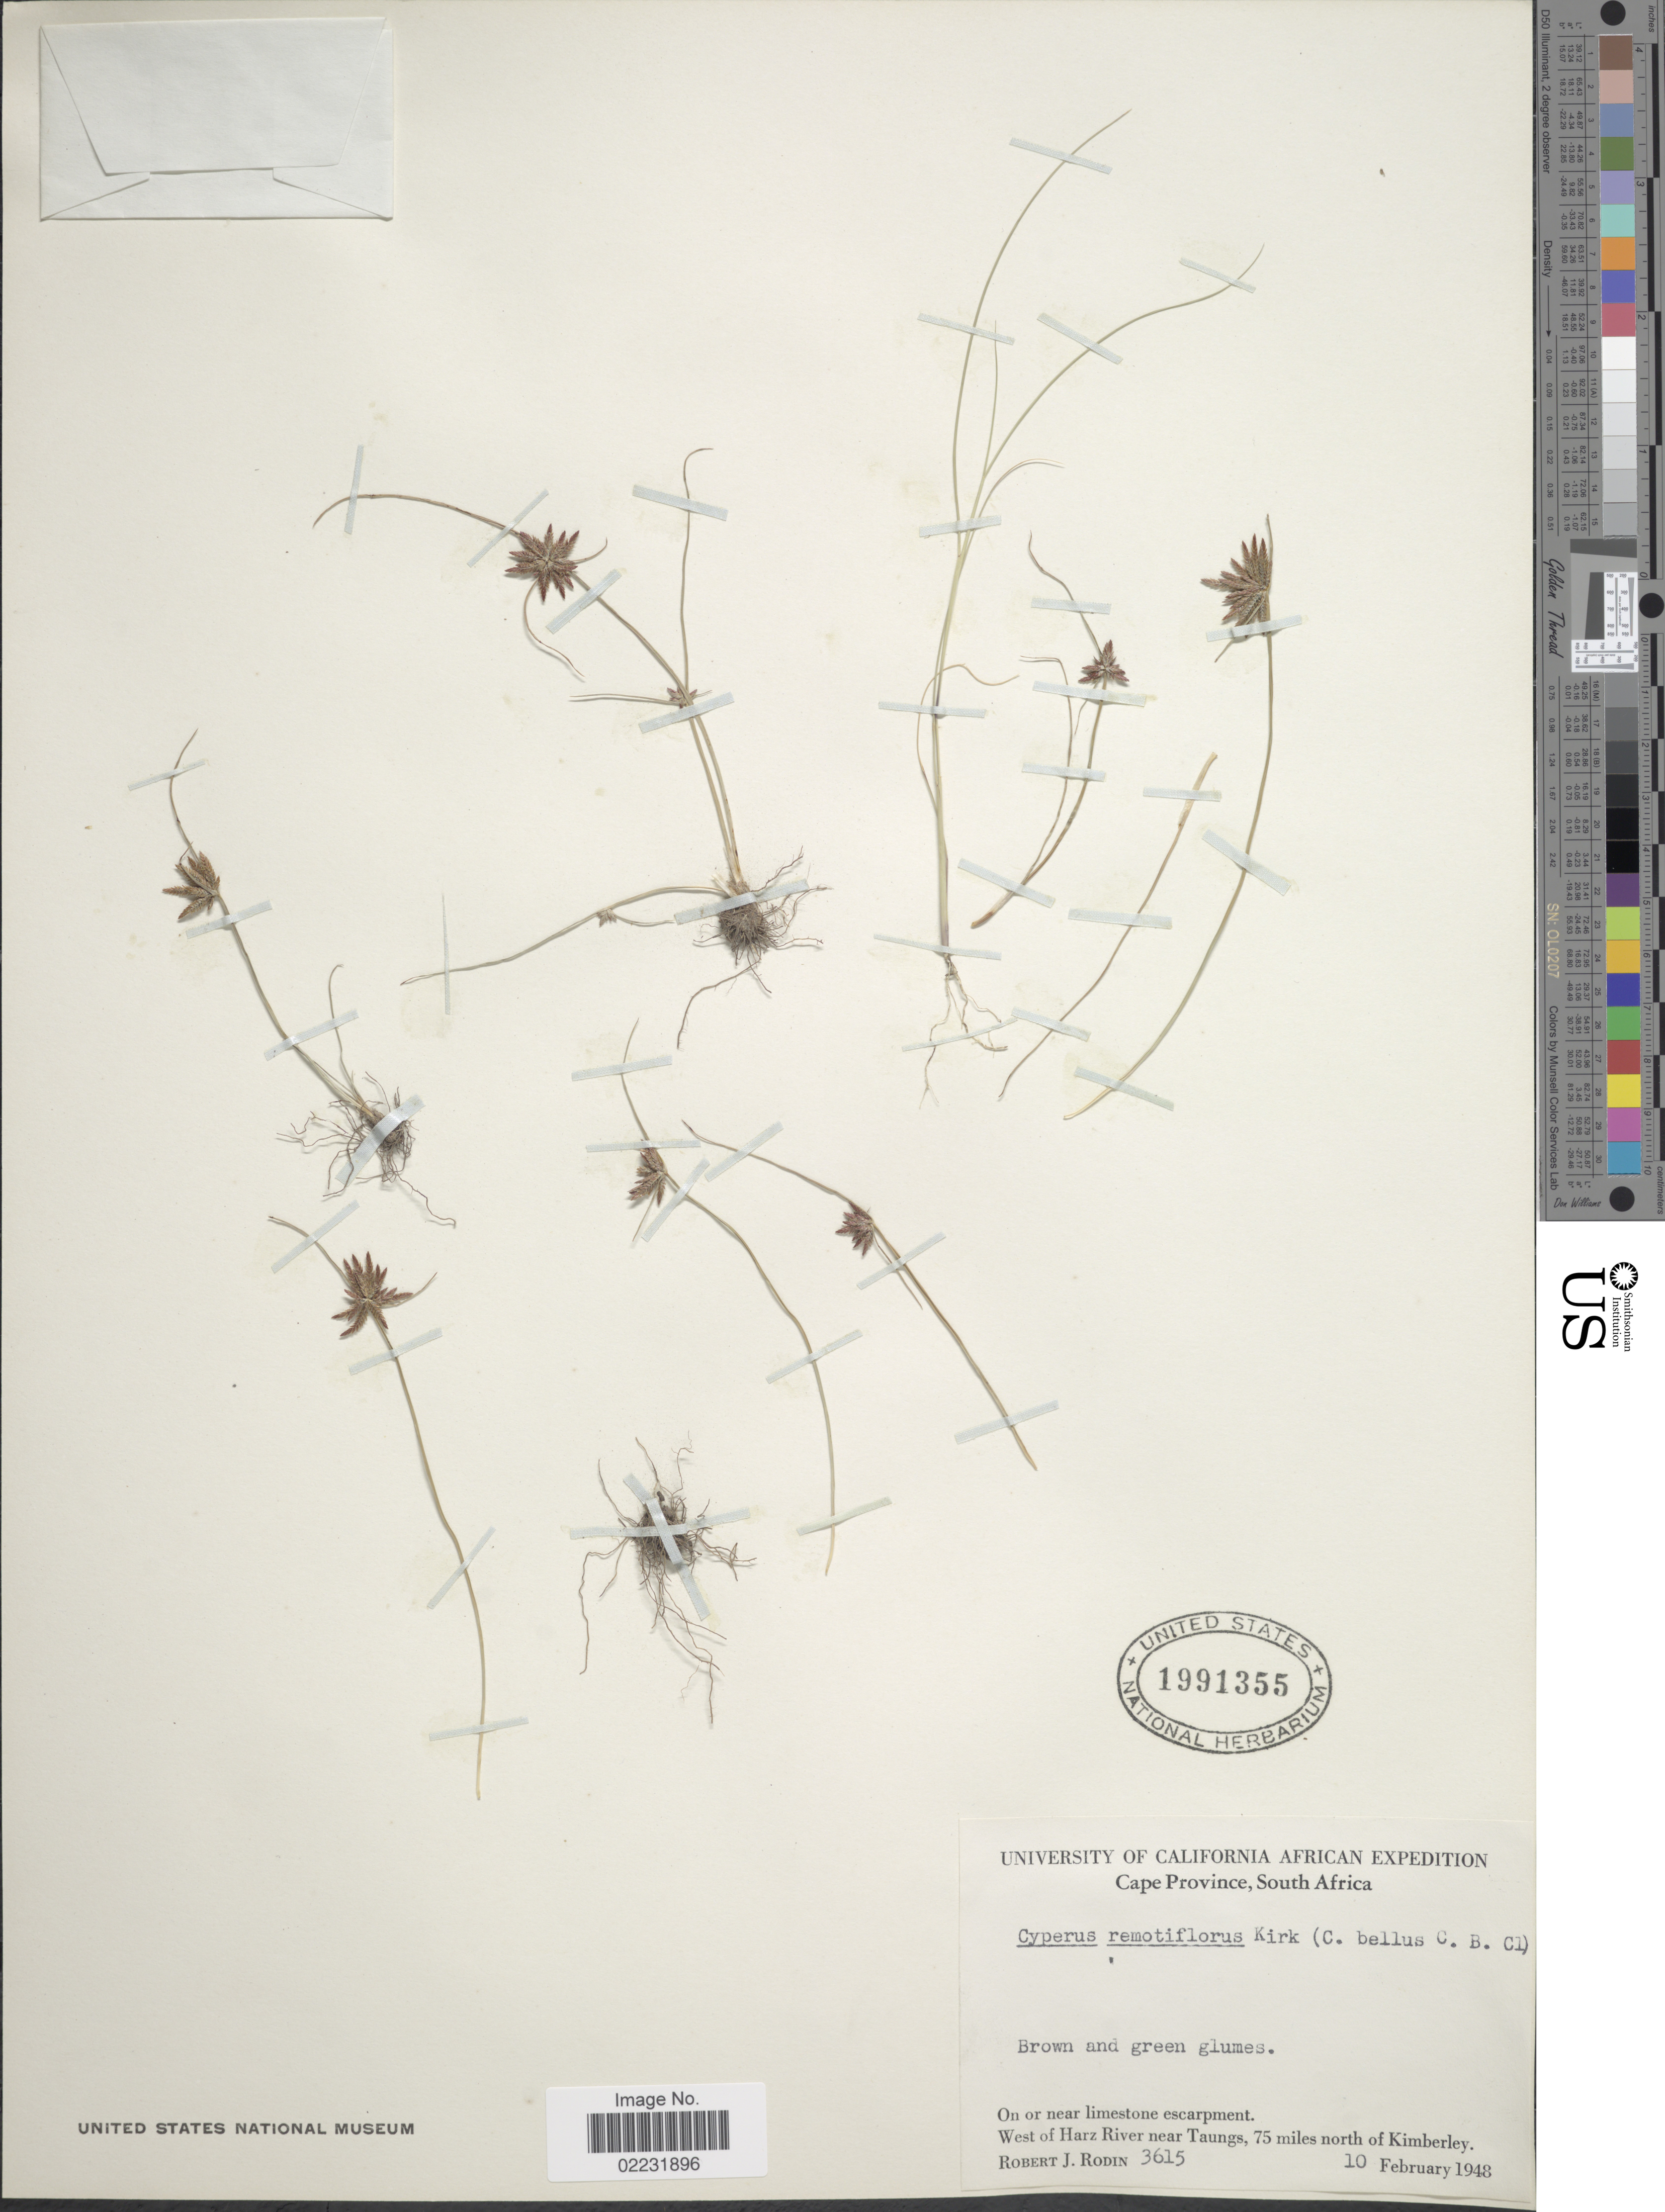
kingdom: Plantae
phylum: Tracheophyta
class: Liliopsida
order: Poales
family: Cyperaceae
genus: Cyperus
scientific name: Cyperus remotiflorus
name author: Kük.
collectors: R. J. Rodin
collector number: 3615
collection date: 1948-02-10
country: South Africa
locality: On or near limestone escarpment, West of Harz River near Taungs, 75 miles north of Kimberley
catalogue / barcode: US 1991355